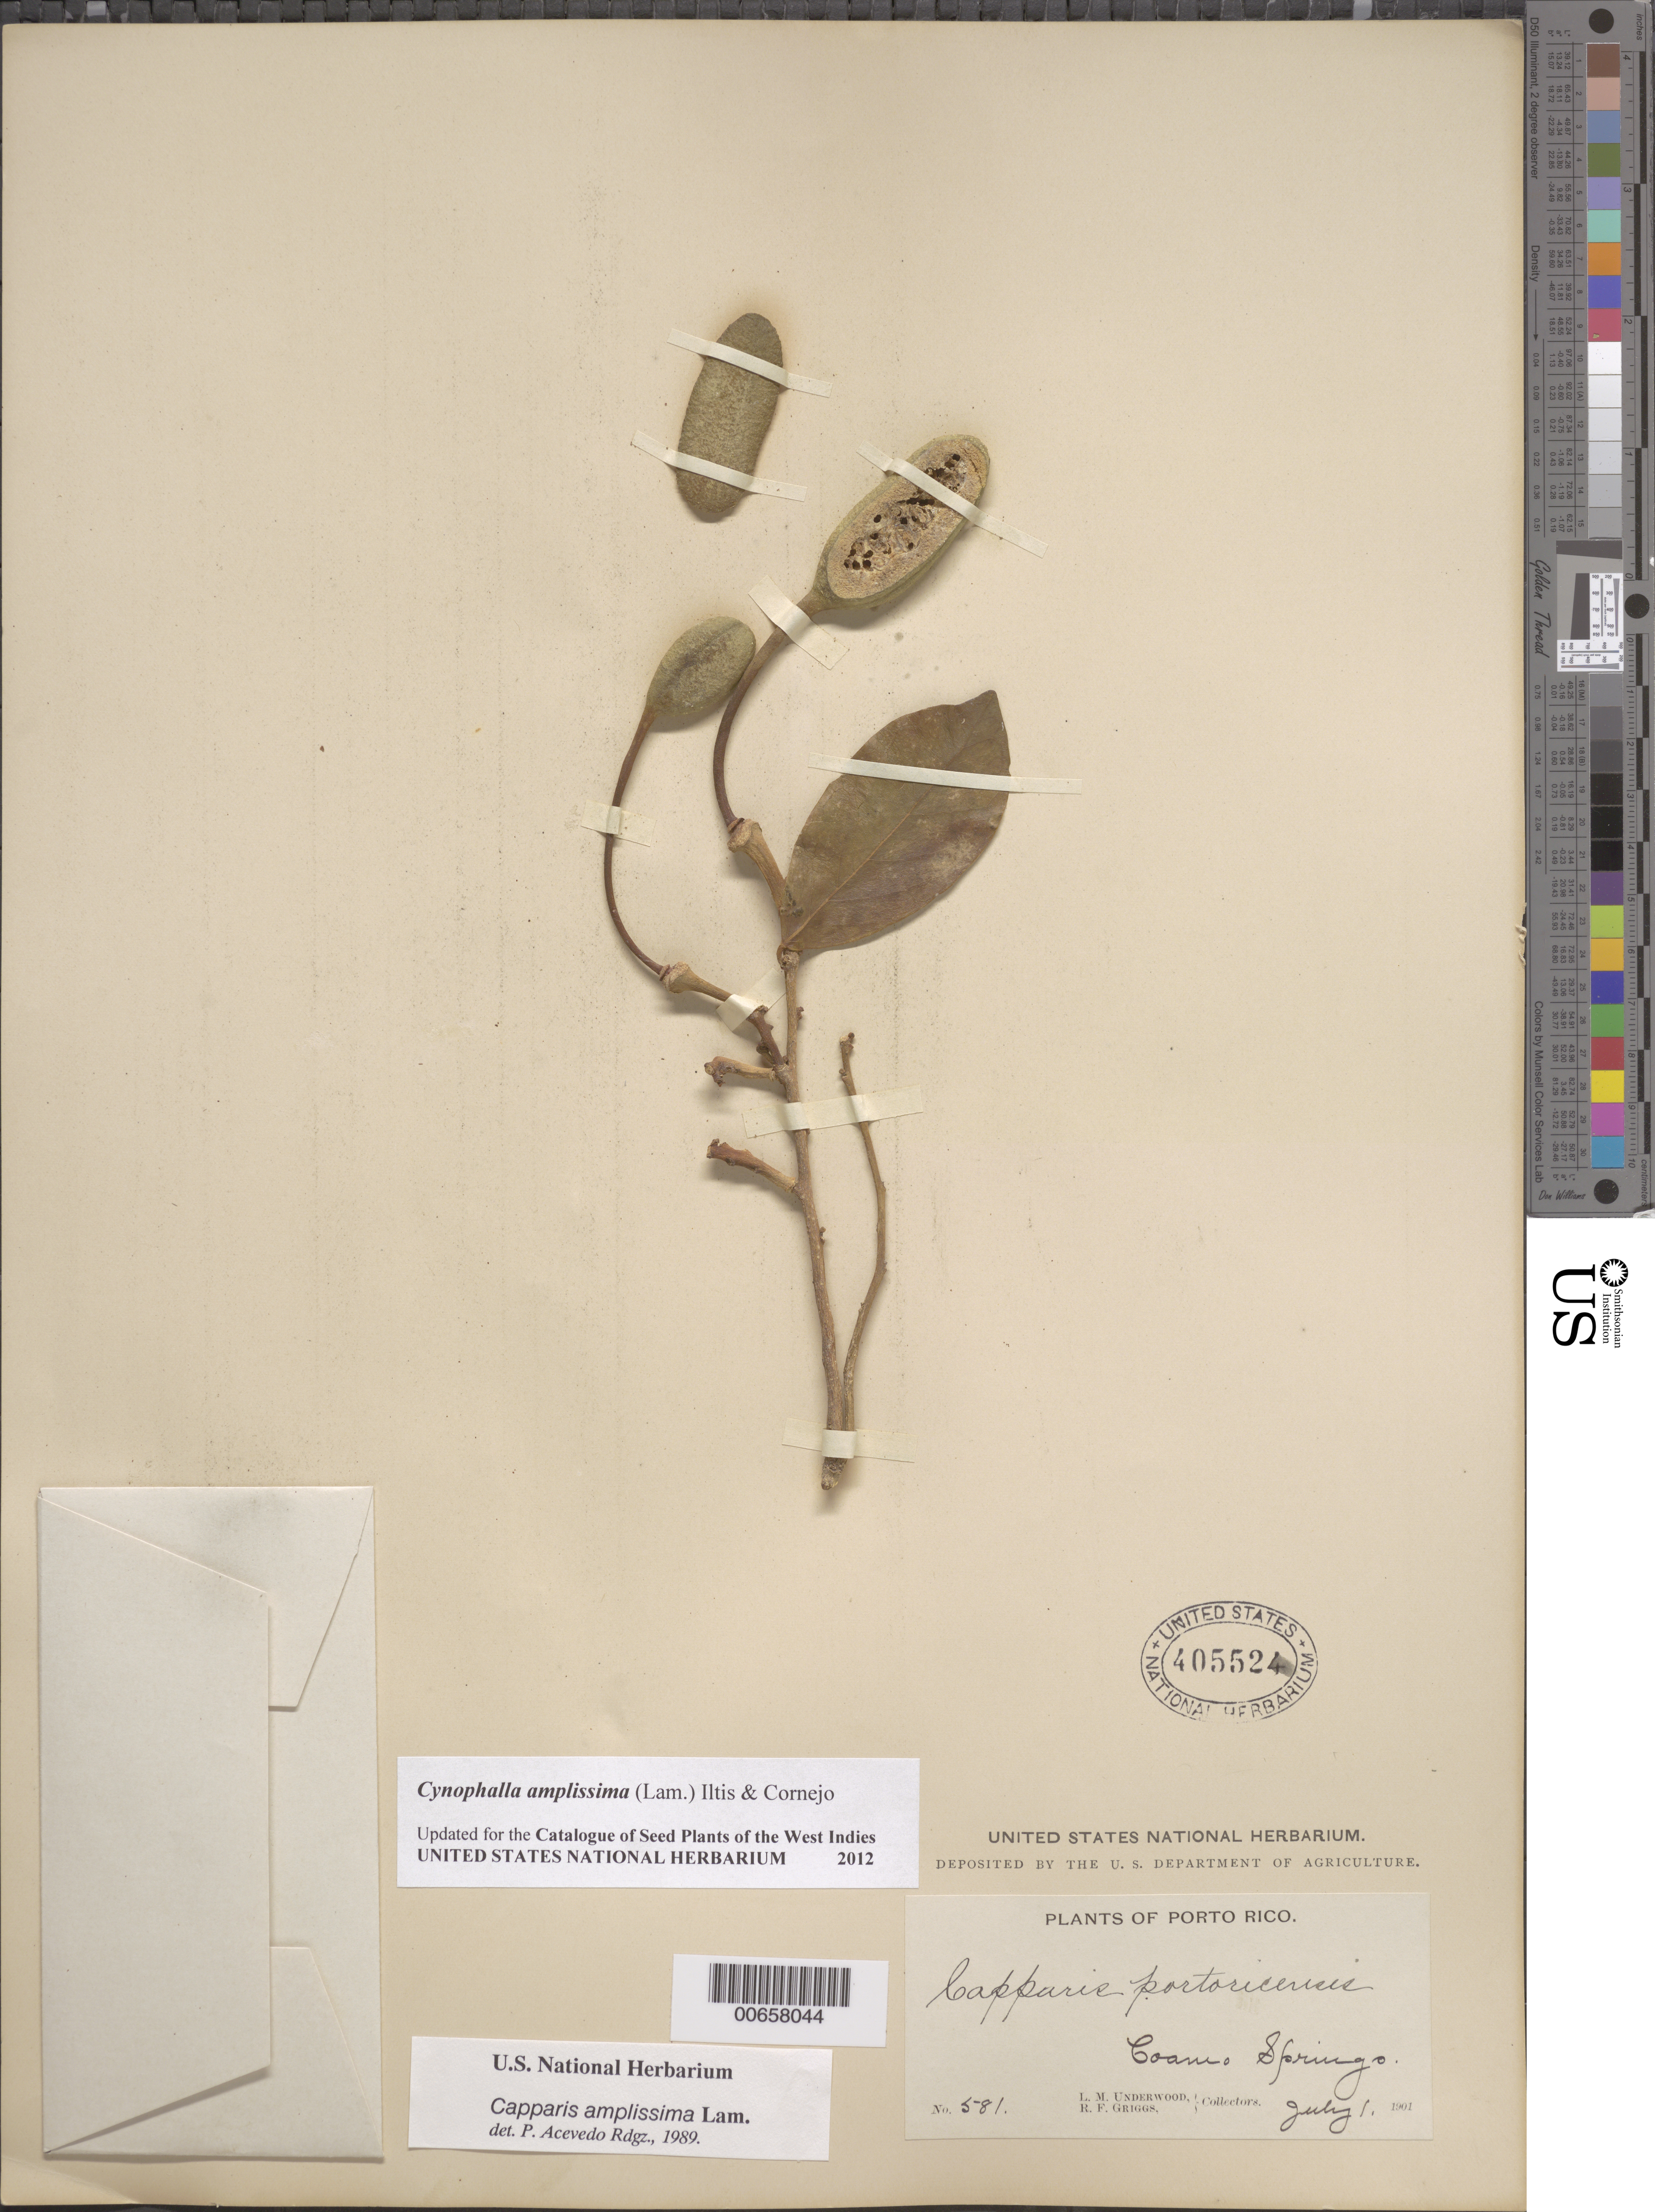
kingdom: Plantae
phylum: Tracheophyta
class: Magnoliopsida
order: Brassicales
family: Capparaceae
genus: Capparis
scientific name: Capparis amplissima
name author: Lam.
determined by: Acevedo-Rodríguez, P., (BOT), Smithsonian Institution - National Museum of Natural History (UNITED STATES)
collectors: L. M. Underwood & R. F. Griggs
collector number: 581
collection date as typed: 01 Jul 1901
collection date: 1901-07-01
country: Puerto Rico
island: Greater Antilles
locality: Coamo Springs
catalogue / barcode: US 405524